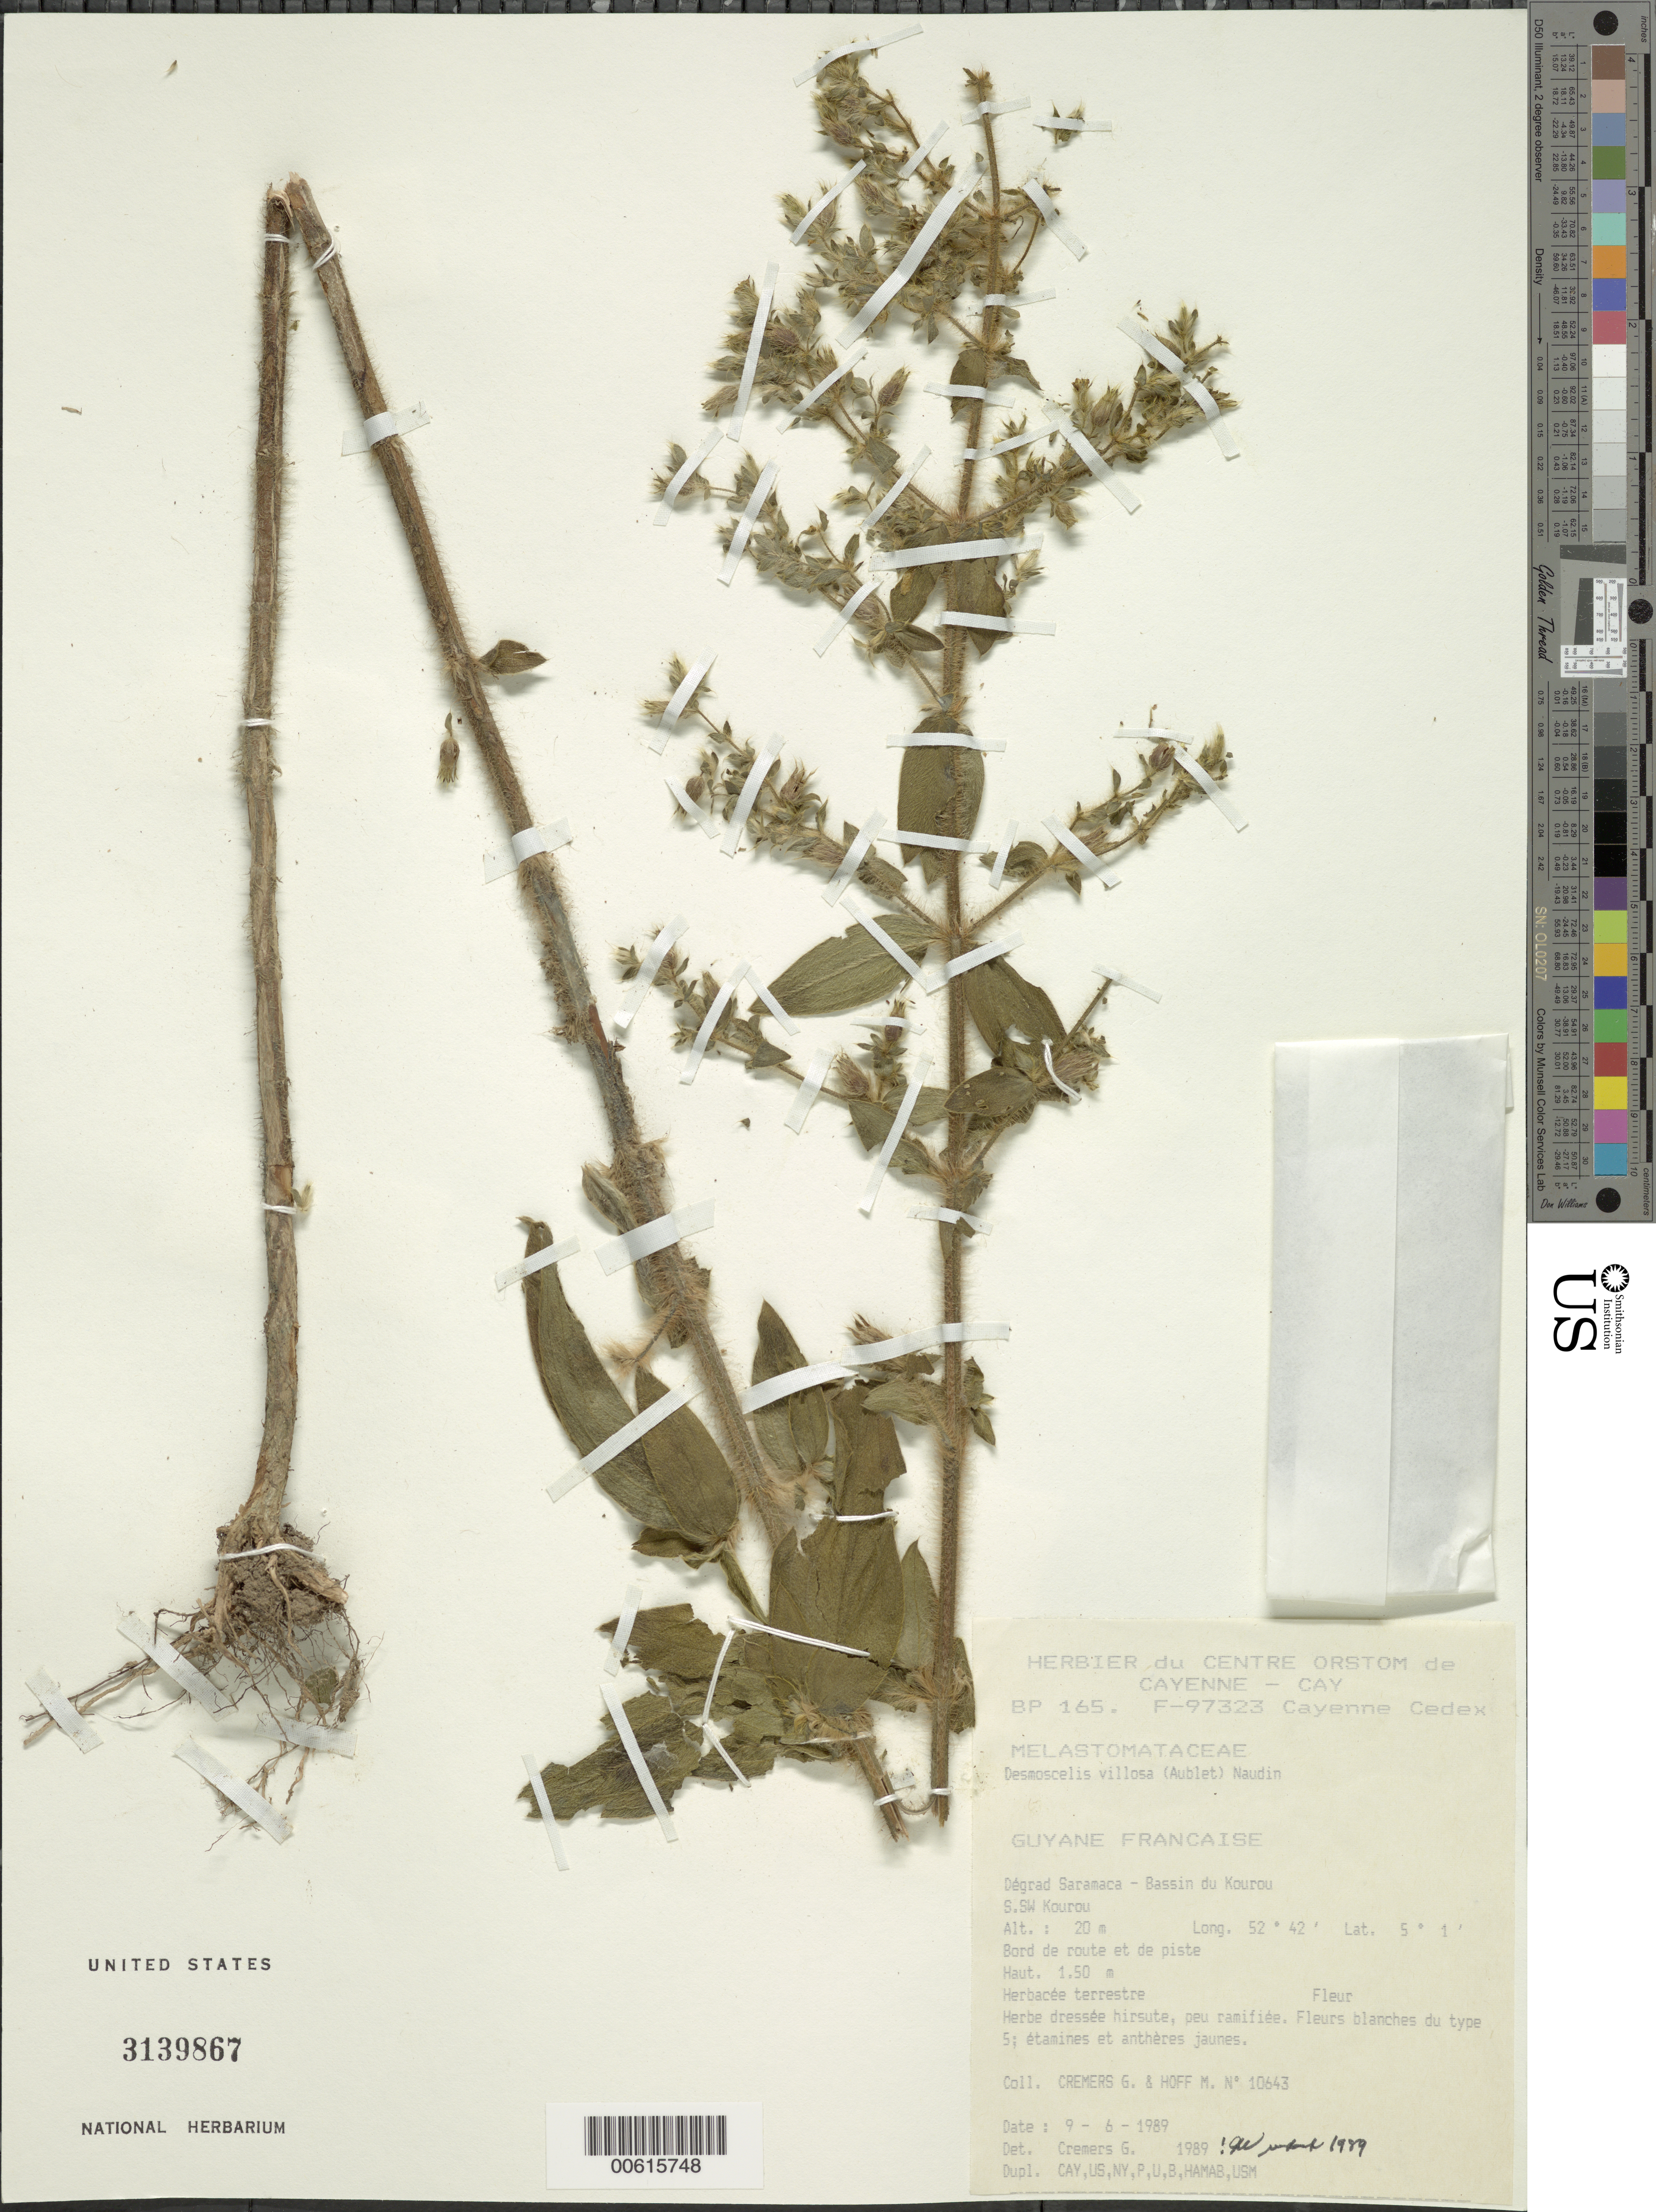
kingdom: Plantae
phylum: Tracheophyta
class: Magnoliopsida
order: Myrtales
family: Melastomataceae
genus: Desmoscelis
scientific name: Desmoscelis villosa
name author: (Aubl.) Naudin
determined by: Wurdack, John J., (US), US (UNITED STATES)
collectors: G. Cremers & M. Hoff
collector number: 10643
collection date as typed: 9-Jun-89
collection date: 1989-06-09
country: French Guiana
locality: Dégrad Saramaca, Bassin du Kourou, SSW Kourou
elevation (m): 20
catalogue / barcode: US 3139867